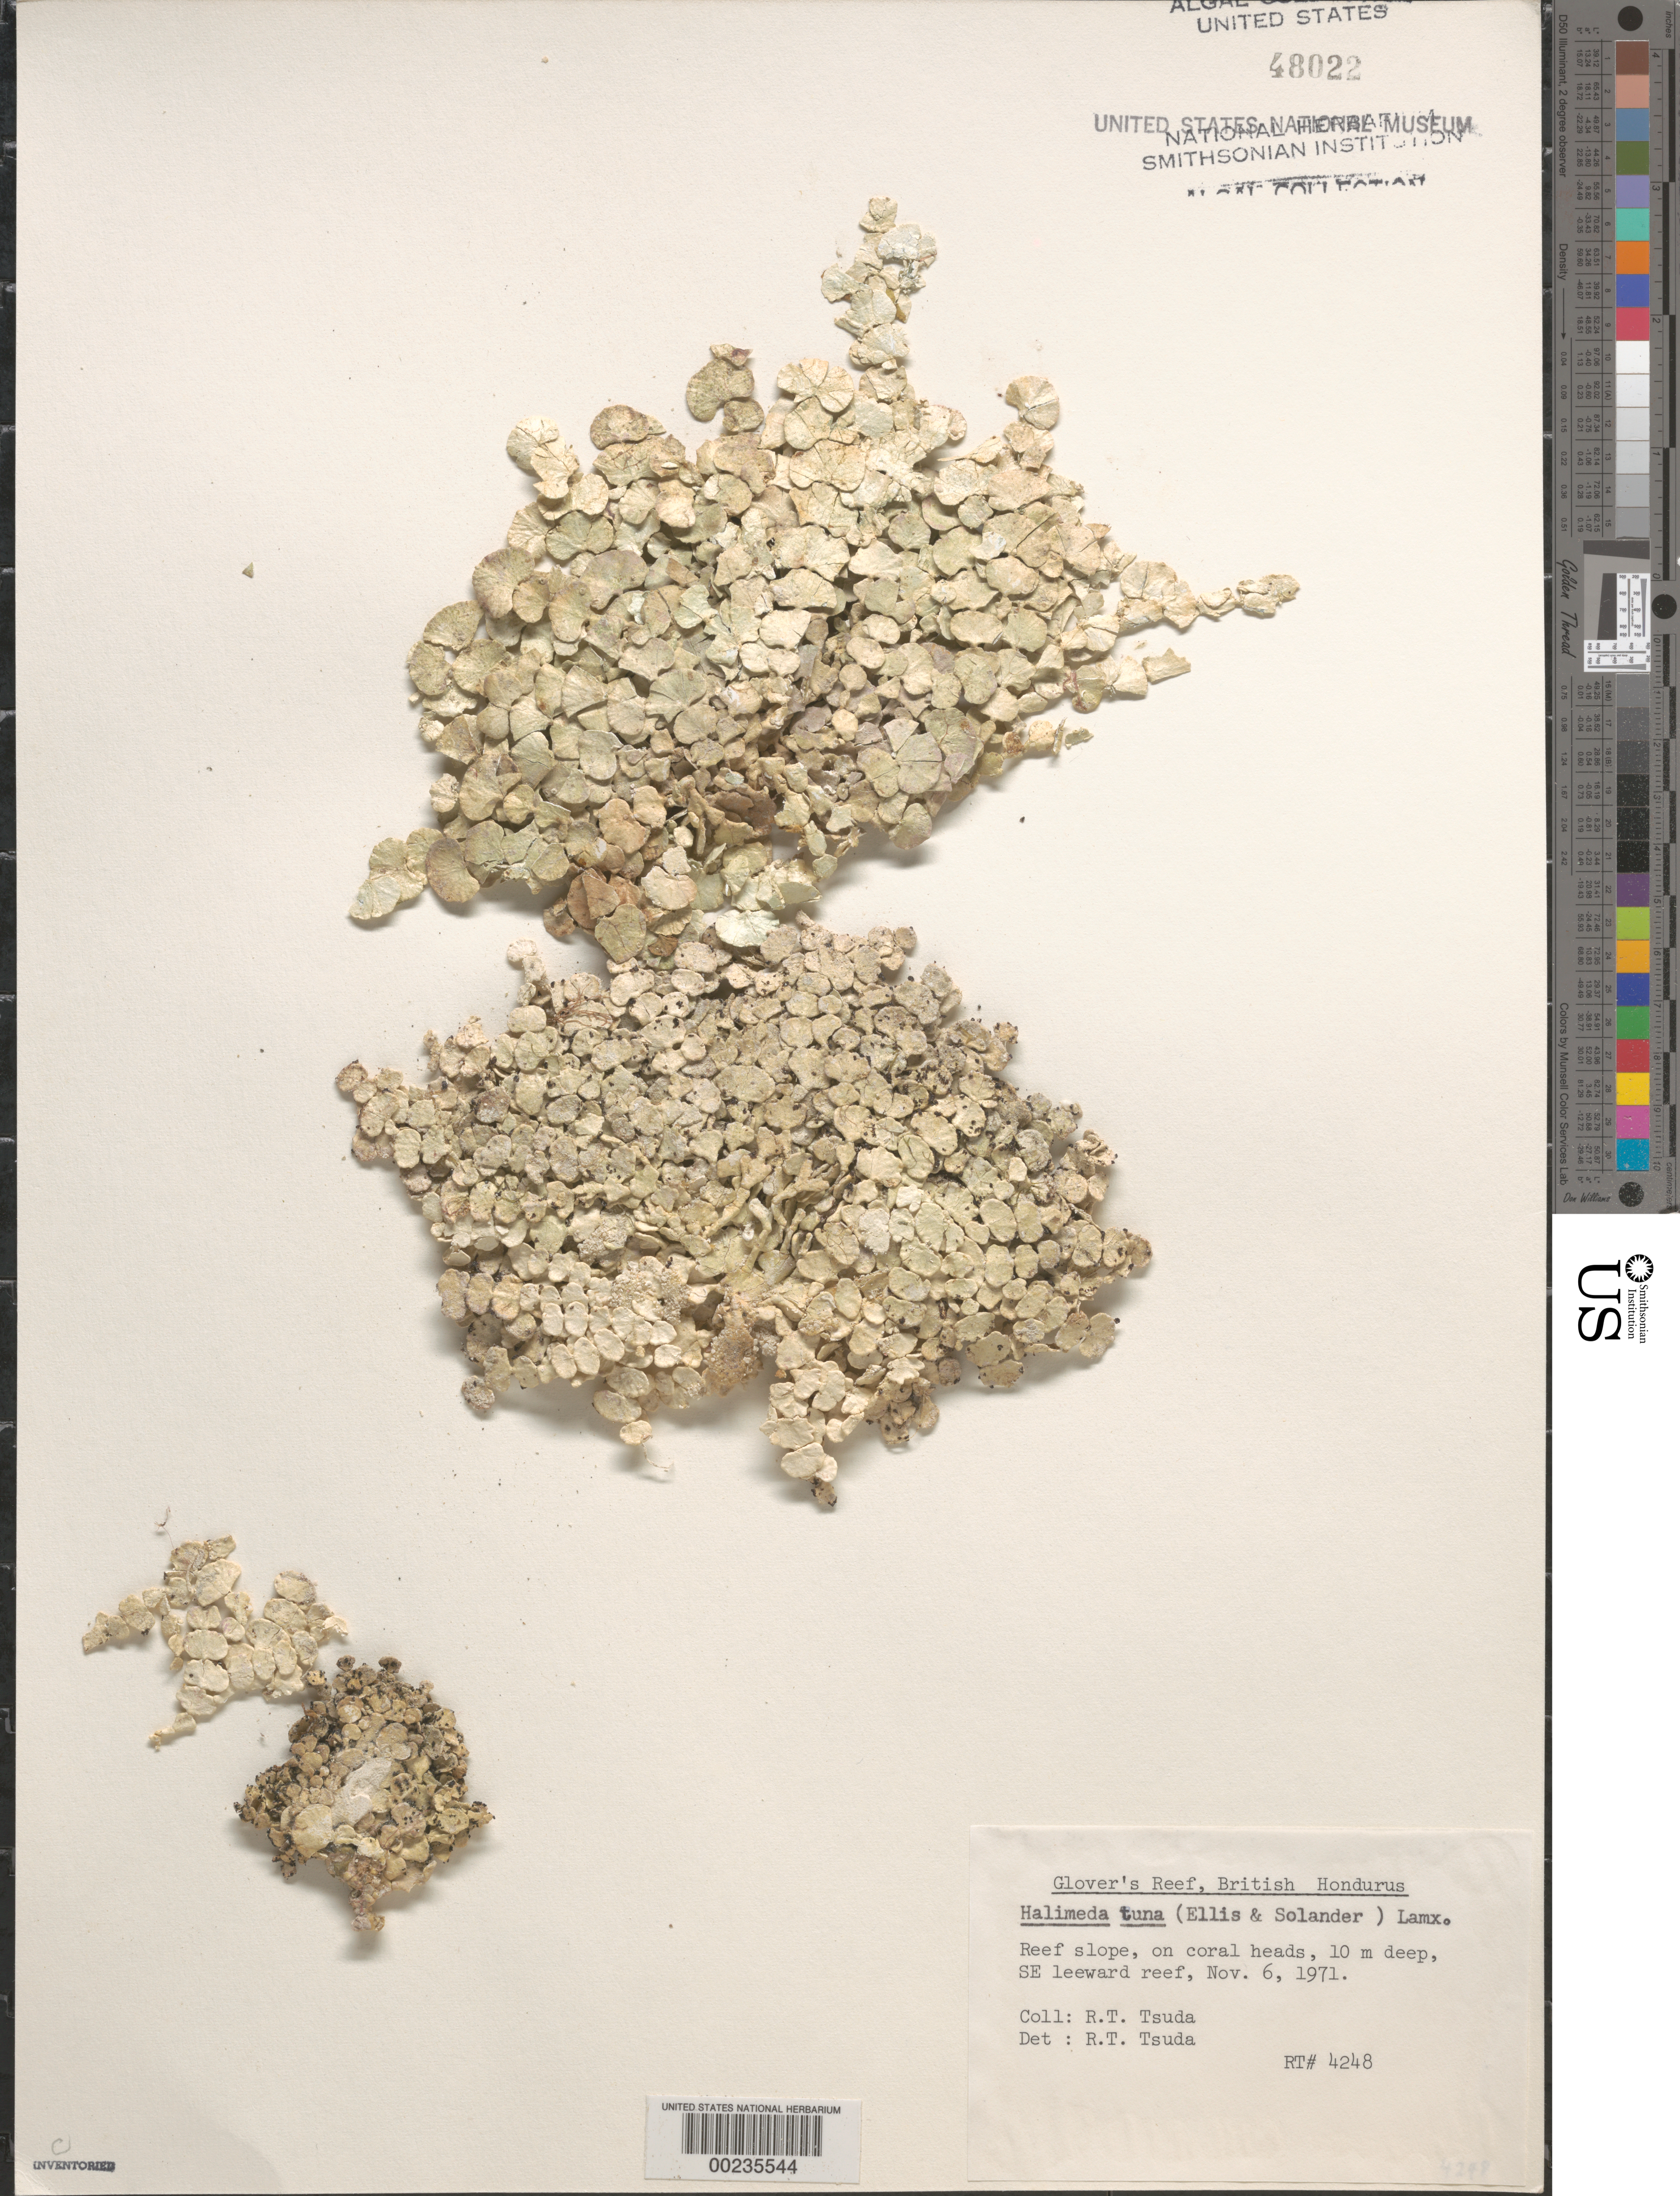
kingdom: Plantae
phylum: Chlorophyta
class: Ulvophyceae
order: Bryopsidales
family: Halimedaceae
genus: Halimeda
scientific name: Halimeda tuna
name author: (J. Ellis & Sol.) J.V.Lamouroux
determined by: Tsuda, R. T.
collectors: R. Tsuda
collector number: Rt 4248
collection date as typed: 06 Nov 1971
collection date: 1971-11-06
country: Belize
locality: Glover's Reef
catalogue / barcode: US 48022